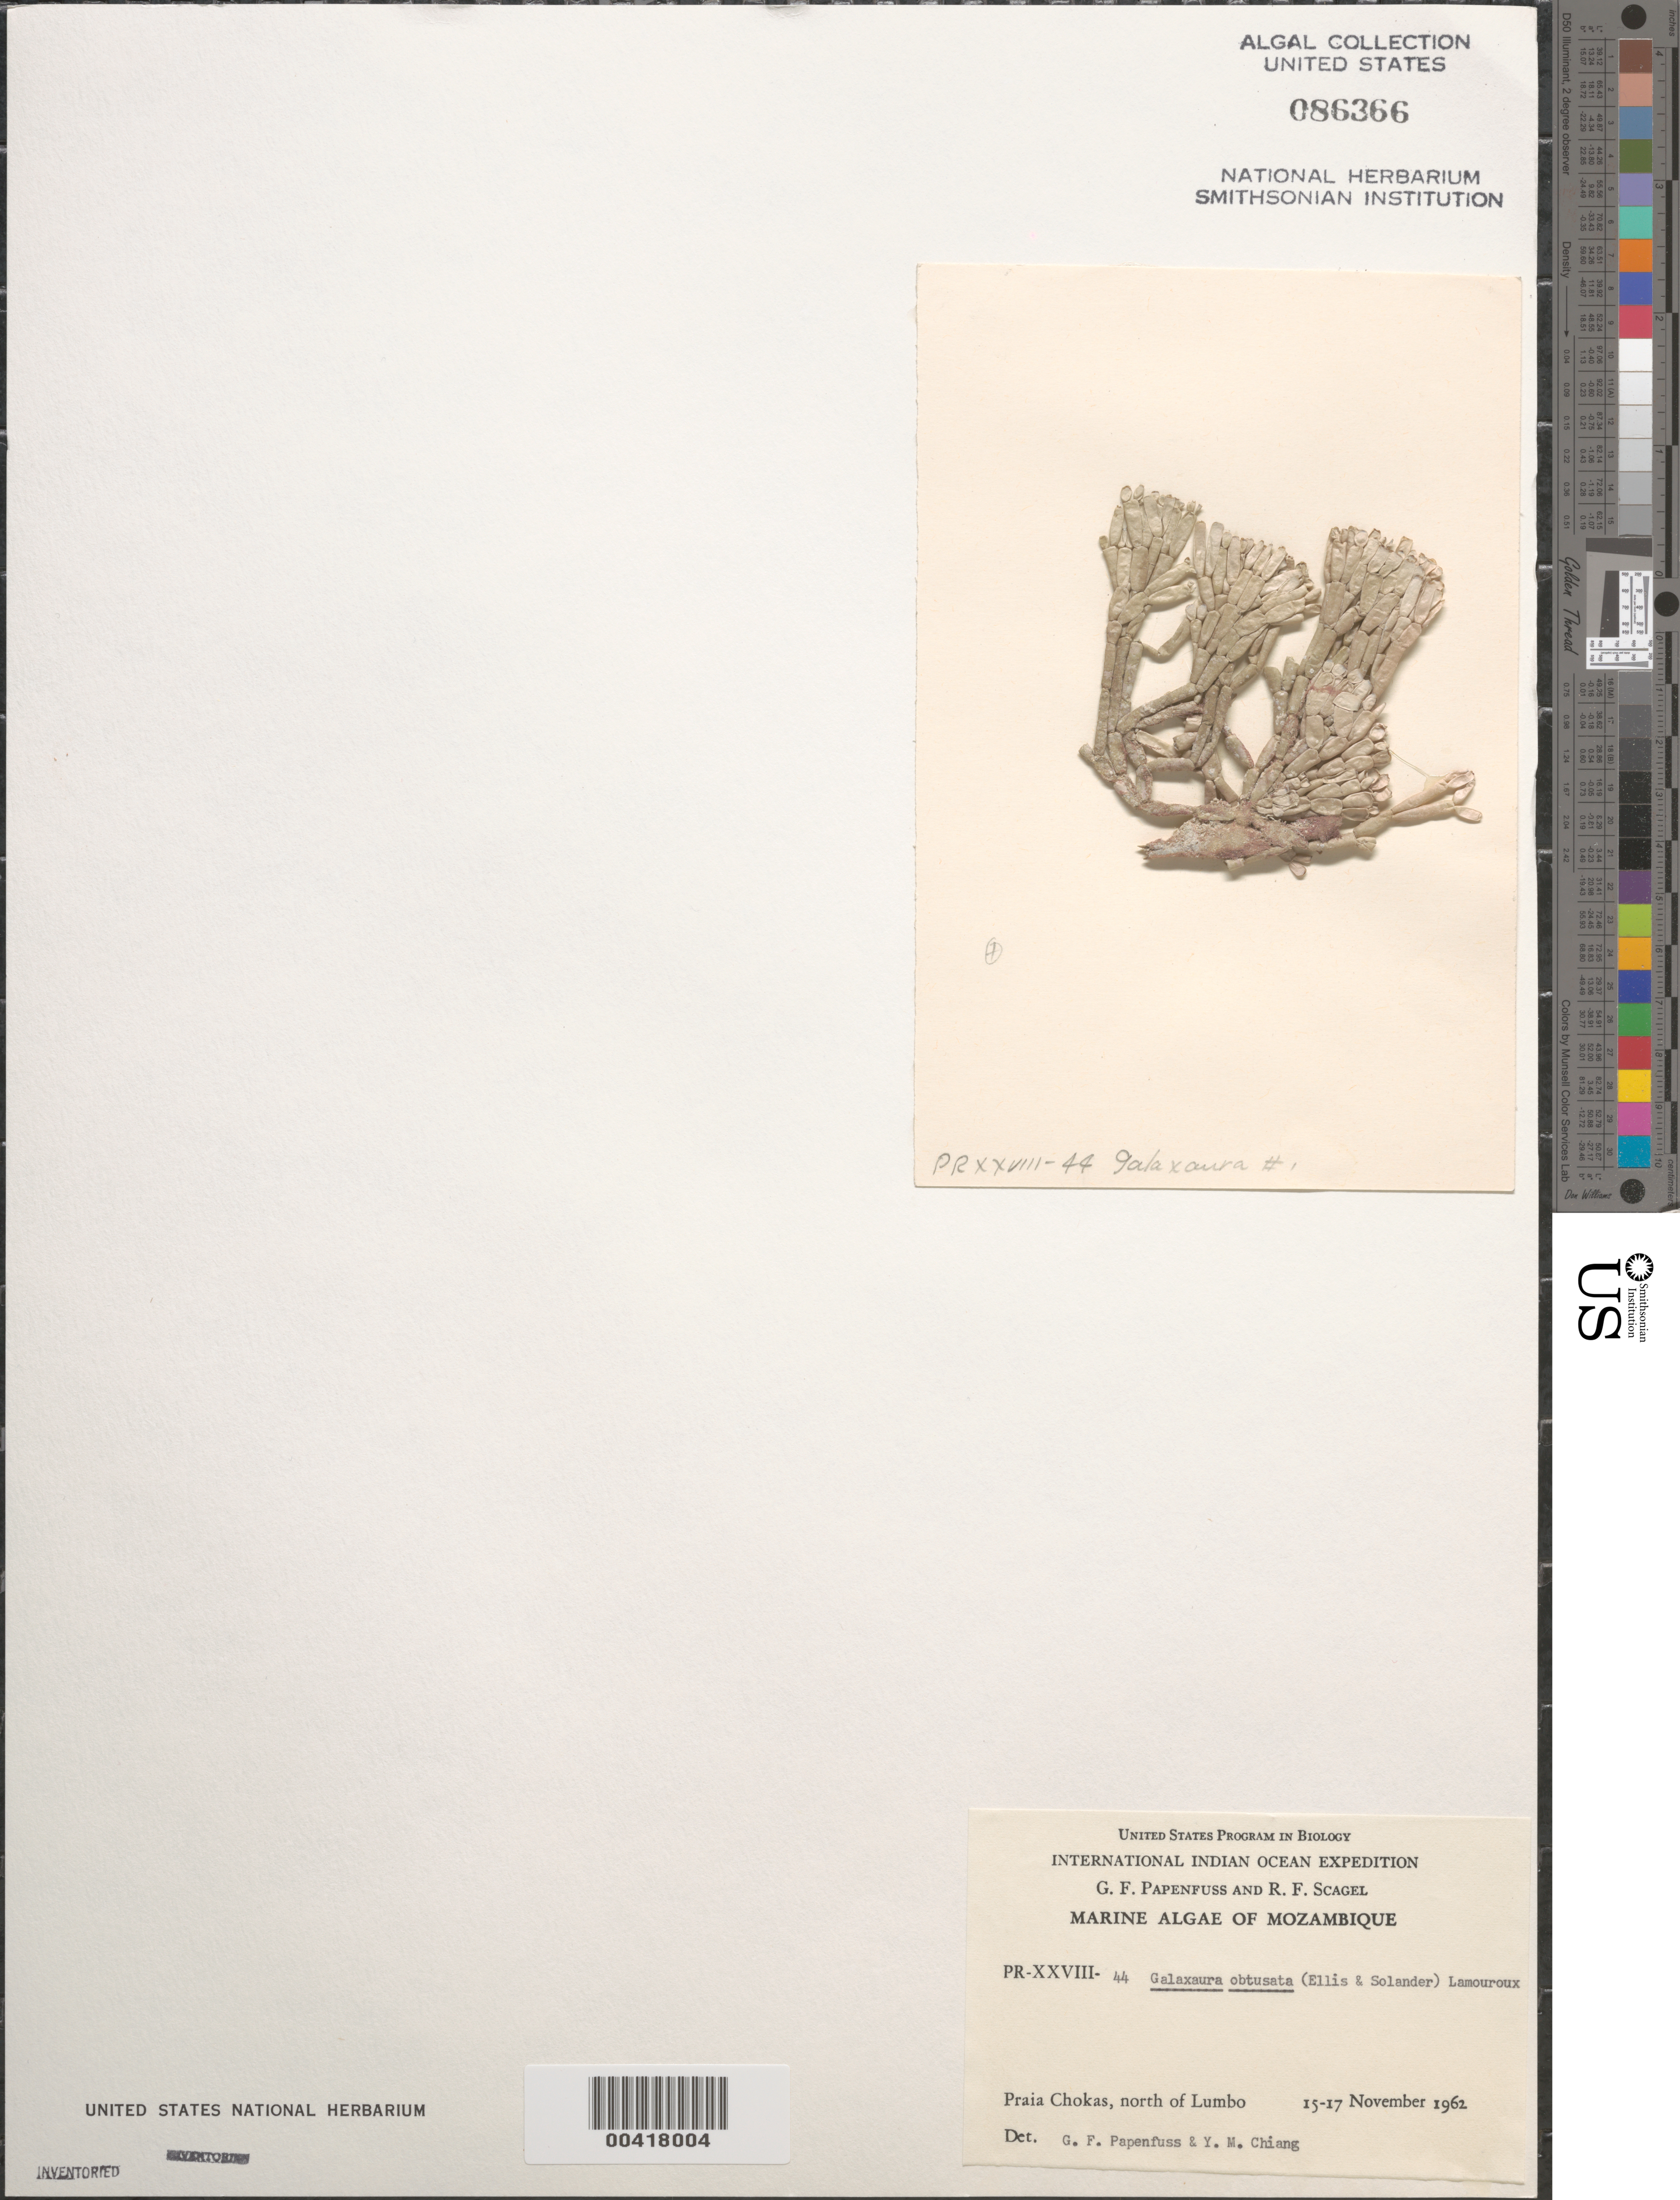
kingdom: Plantae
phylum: Rhodophyta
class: Florideophyceae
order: Nemaliales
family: Galaxauraceae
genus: Galaxaura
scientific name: Galaxaura obtusata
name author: (Ellis & Sol.) J.V.Lamouroux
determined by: Papenfuss, G. F.; Chiang, Y. M.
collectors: G. Papenfuss & R. F. Scagel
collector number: PR-XXVIII-44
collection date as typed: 15 Nov 1962 to 17 Nov 1962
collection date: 1962-11-15/1962-11-17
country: Mozambique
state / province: Nampula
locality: Praia Chokas, north of Lumbo, Ilha District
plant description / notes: International Indian Ocean Expedition, 1962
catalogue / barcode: US 86366